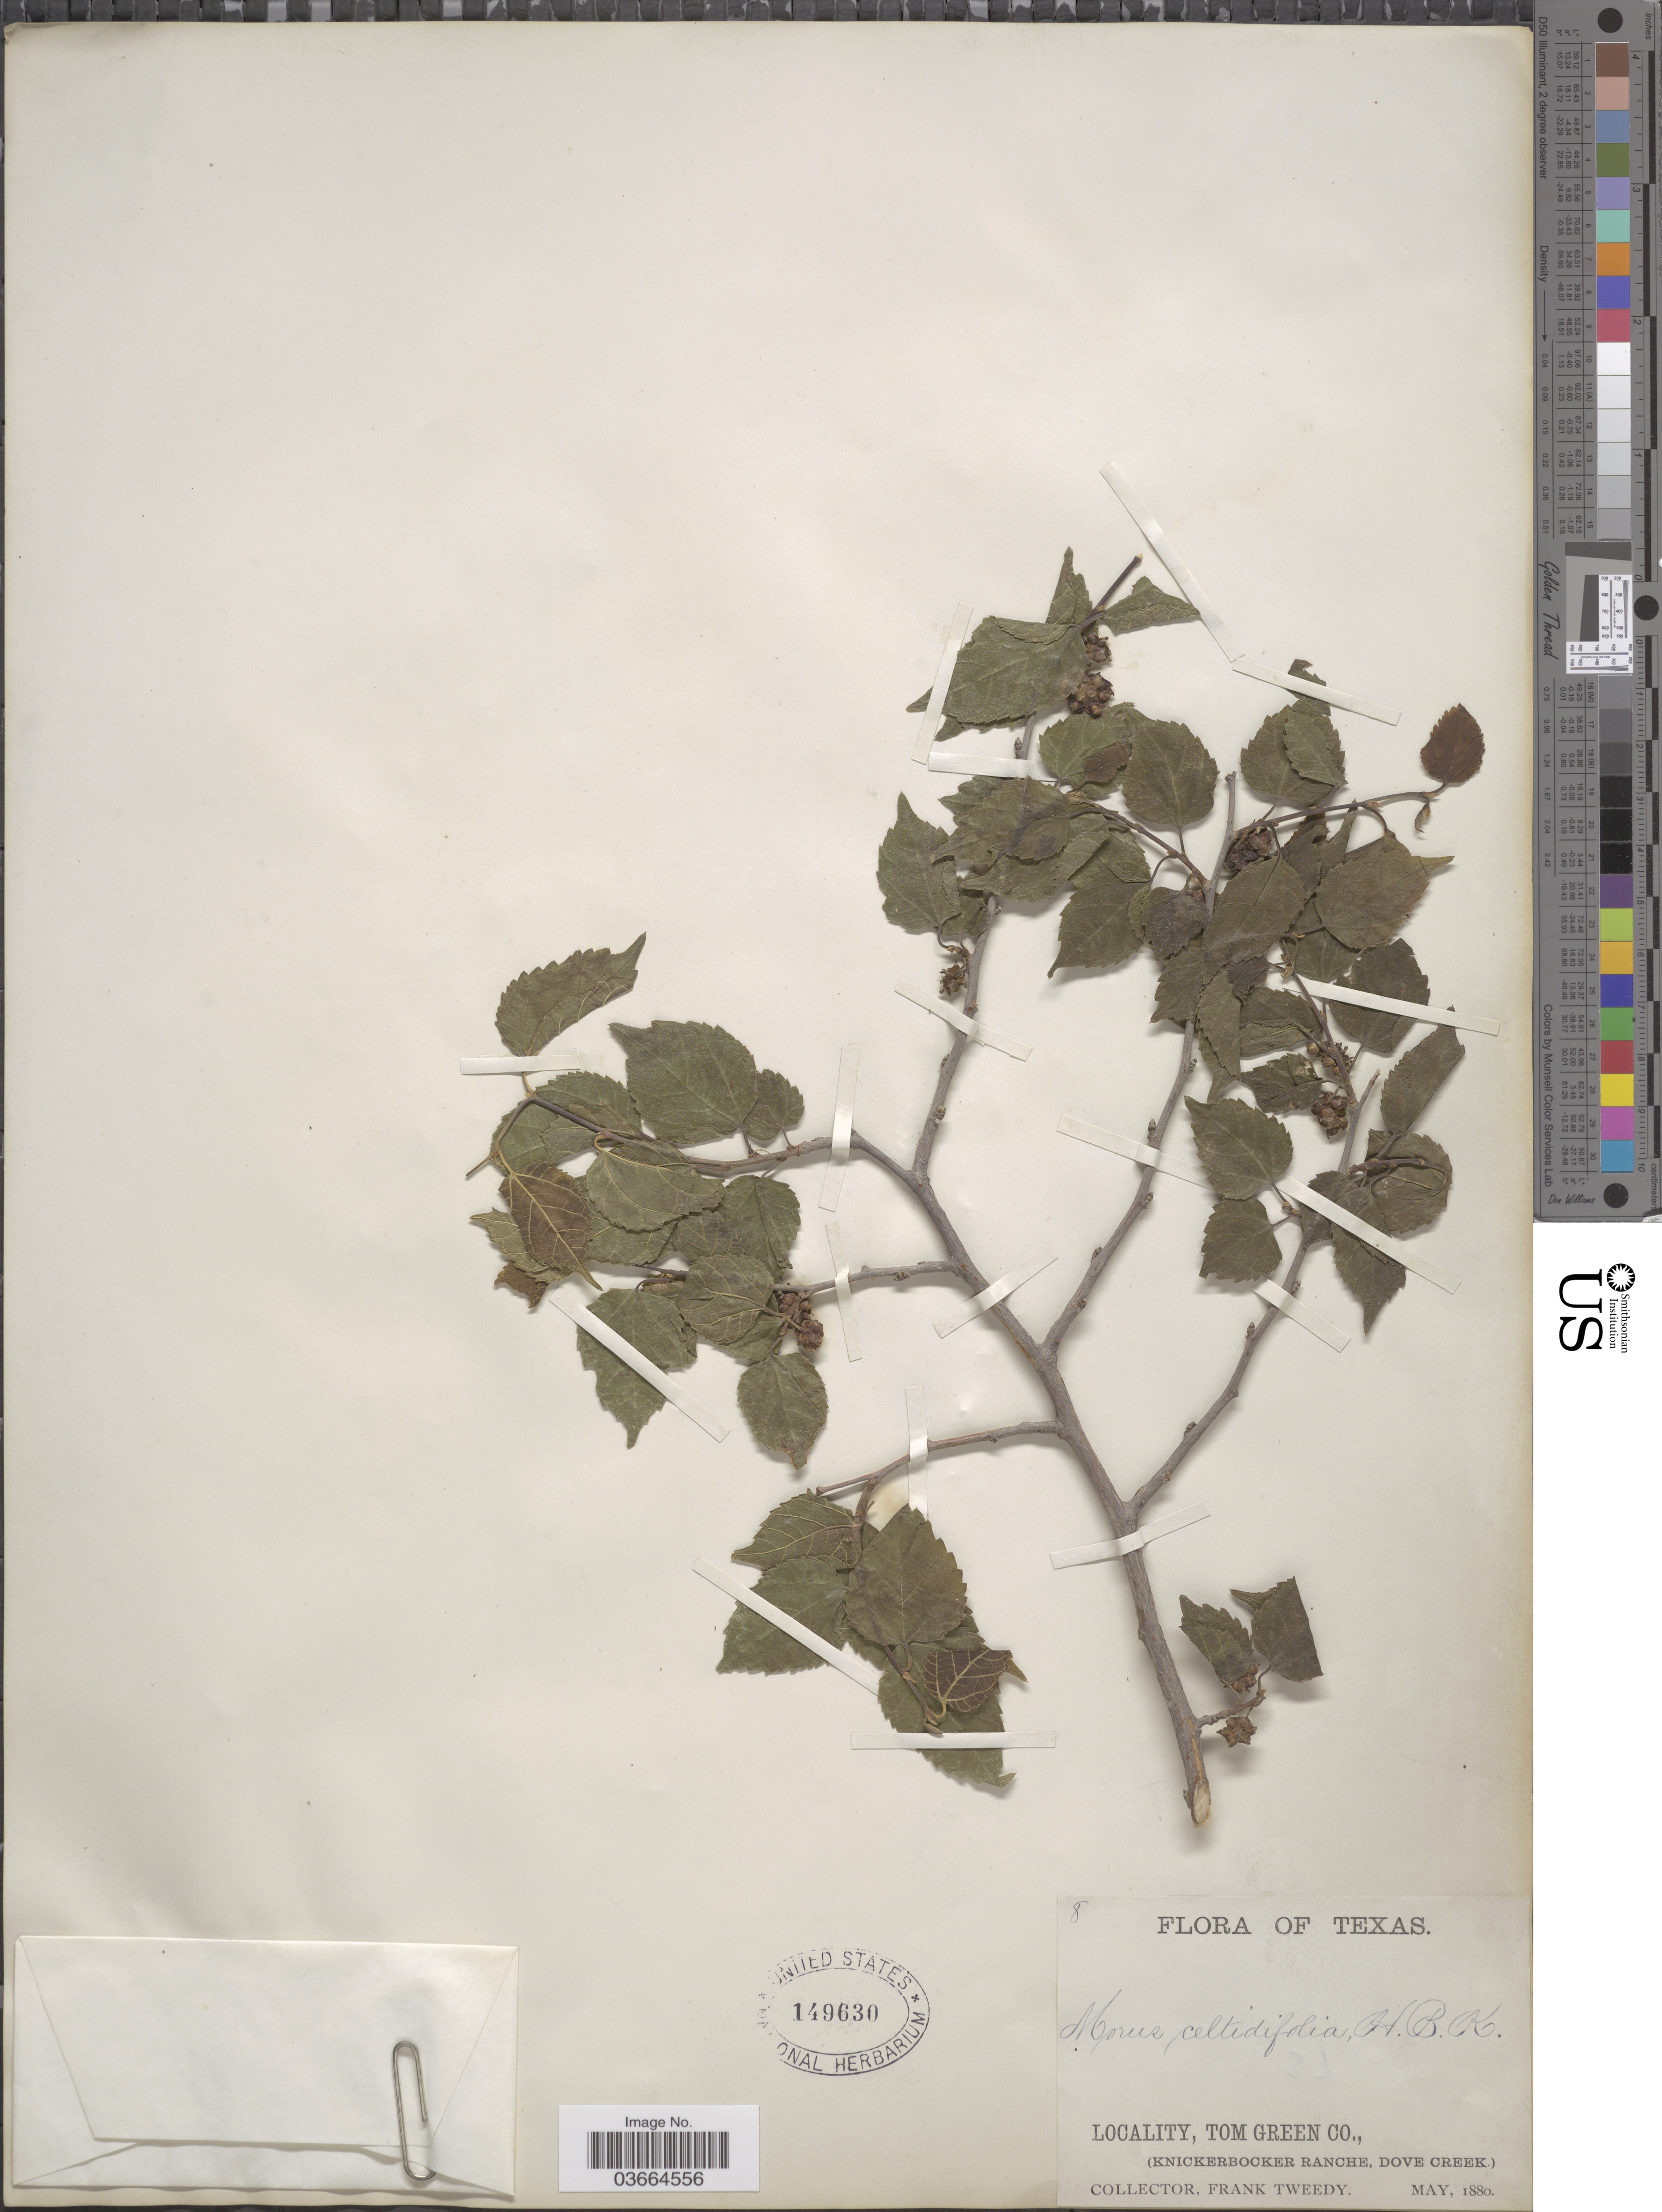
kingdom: Plantae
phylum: Tracheophyta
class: Magnoliopsida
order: Rosales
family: Moraceae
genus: Morus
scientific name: Morus microphylla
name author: Buckley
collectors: F. Tweedy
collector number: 8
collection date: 1880-05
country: United States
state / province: Texas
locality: Tom Green Co., (Knickerbocker Ranche, Dove Creek).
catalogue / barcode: US 149630